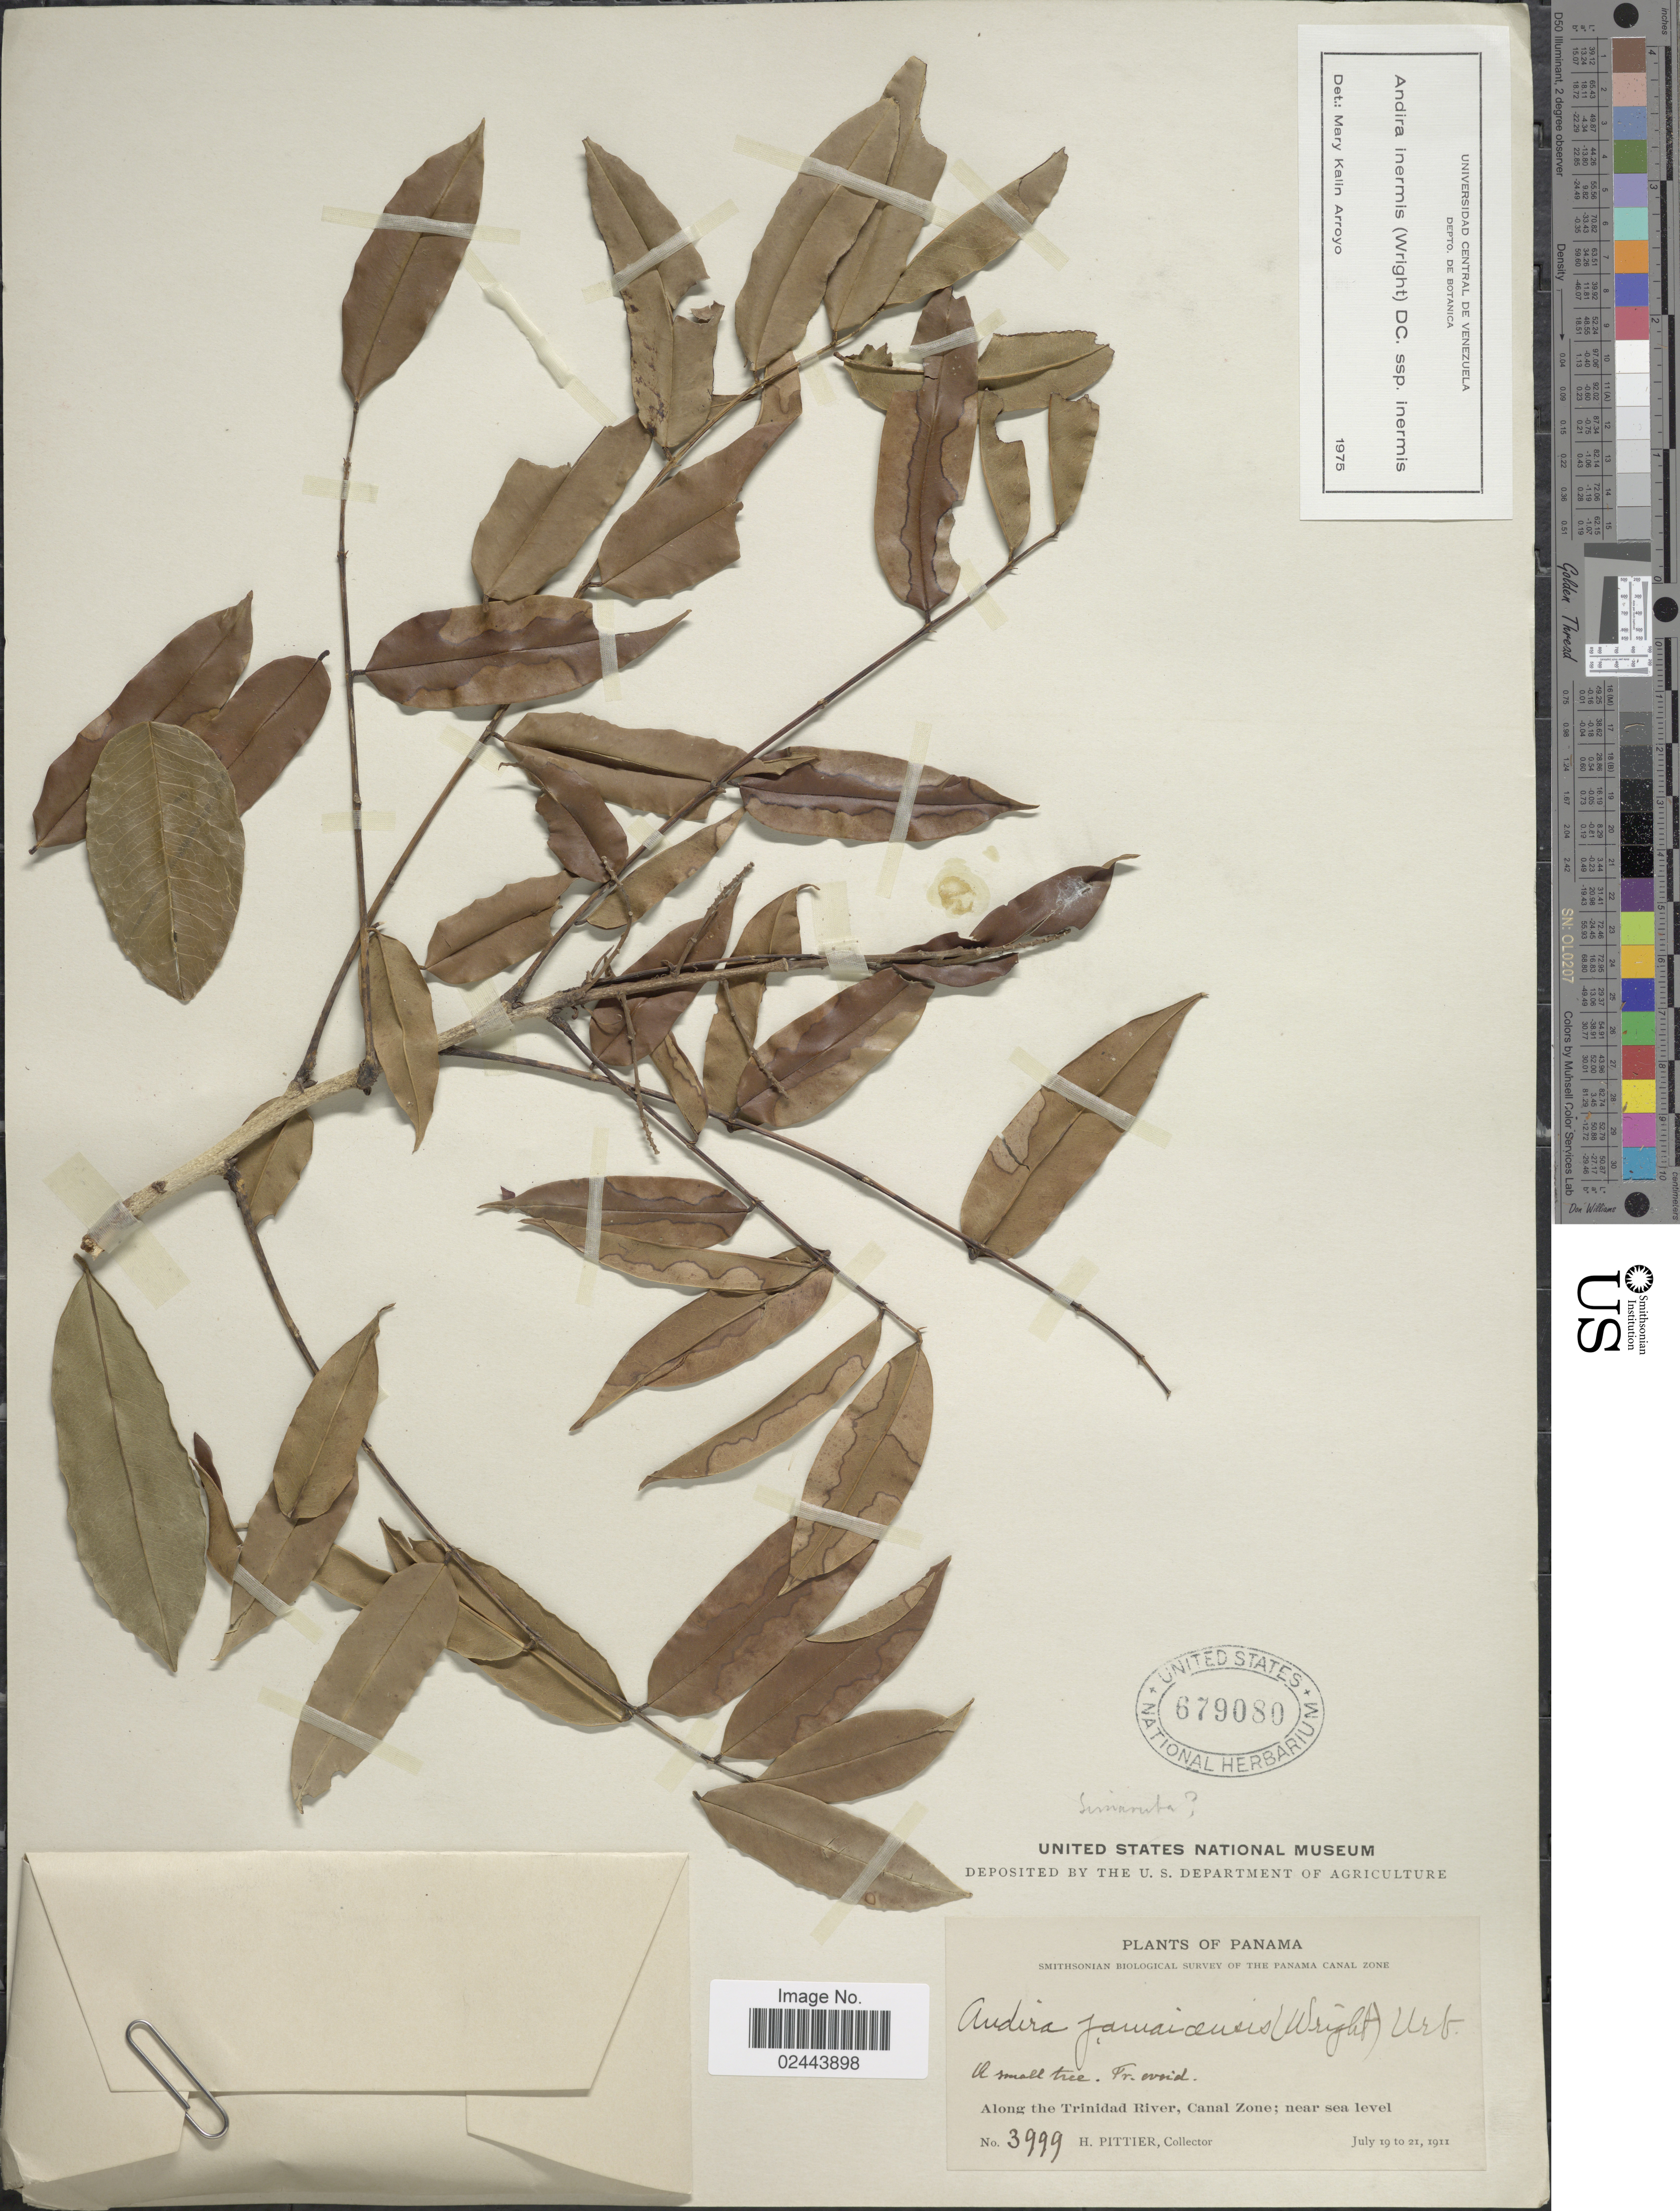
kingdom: Plantae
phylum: Tracheophyta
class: Magnoliopsida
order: Fabales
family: Fabaceae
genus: Andira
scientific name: Andira inermis subsp. inermis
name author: (W. Wright) Kunth ex DC.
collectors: H. F. Pittier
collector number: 3999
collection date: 1911-07-19/1911-07-21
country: Panama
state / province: Colón / Panamá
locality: Along the Trinidad River, Canal Zone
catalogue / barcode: US 679080